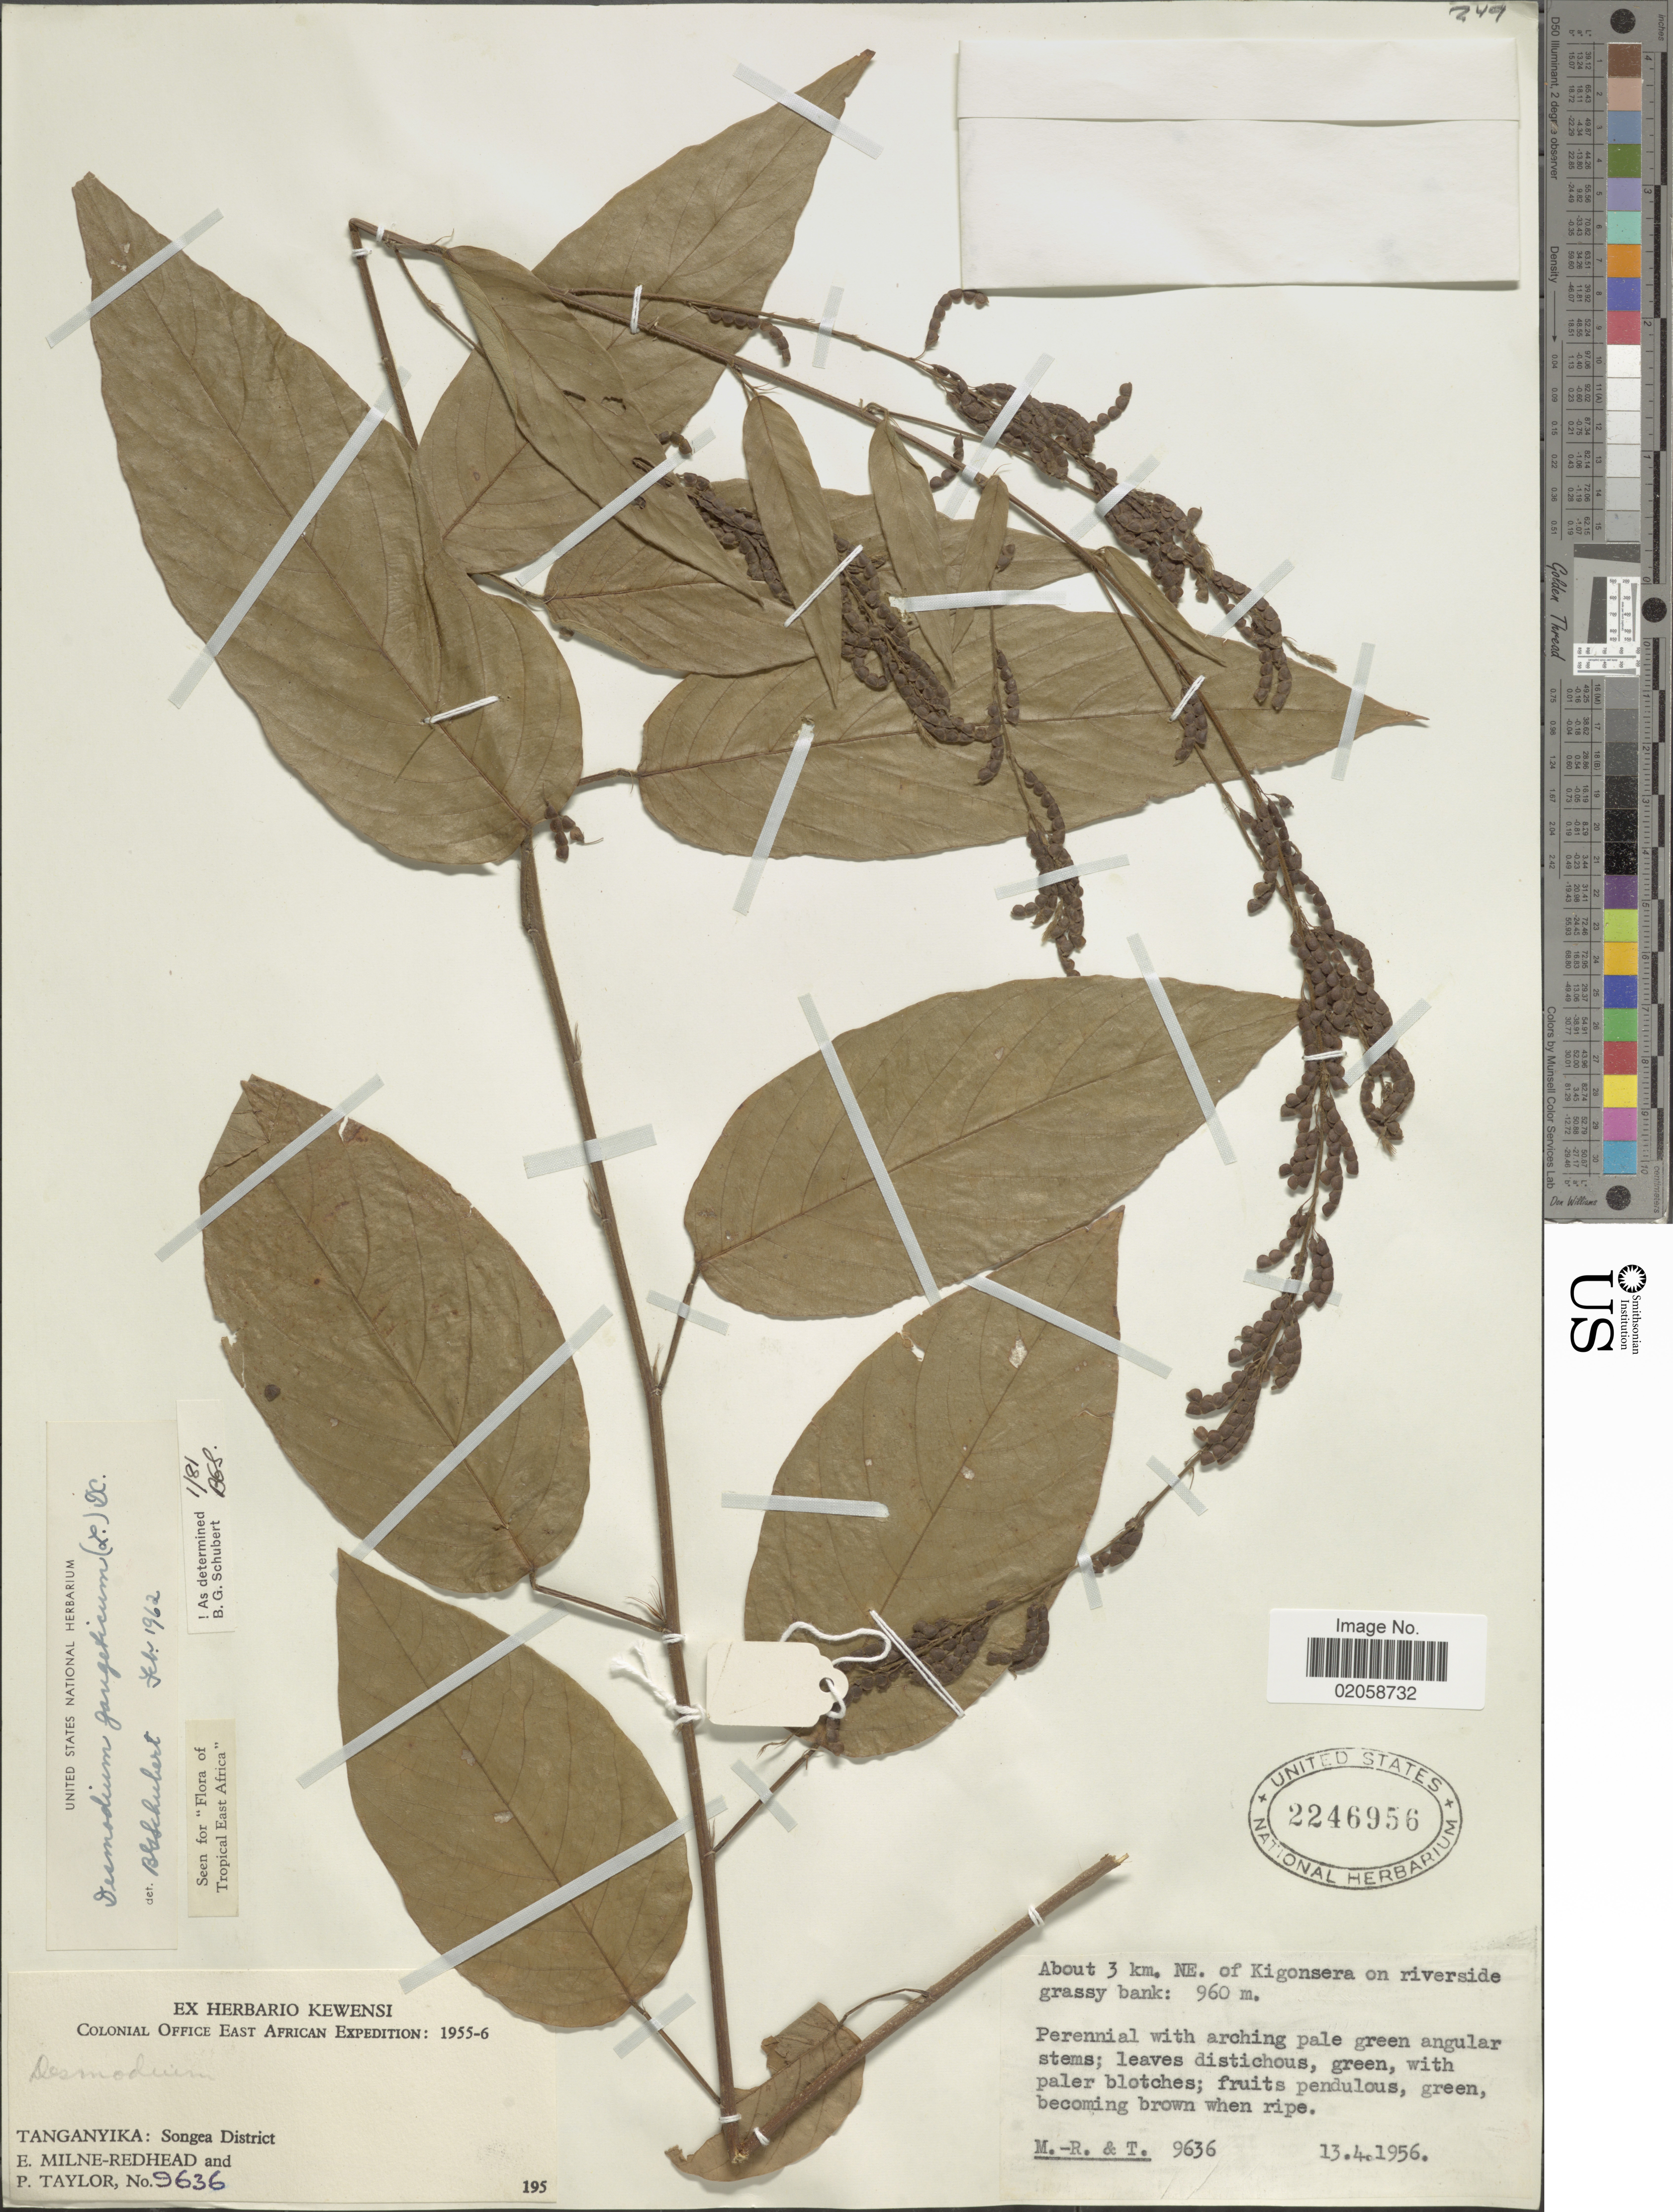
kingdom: Plantae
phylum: Tracheophyta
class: Magnoliopsida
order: Fabales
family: Fabaceae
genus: Pleurolobus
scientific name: Pleurolobus gangeticus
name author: (L.) J. St.-Hil. ex H. Ohashi & K. Ohashi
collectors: E. W. Milne-Redhead & P. Taylor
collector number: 9636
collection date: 1956-04-13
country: Tanzania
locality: Tanganyika: Songea District, About 3 km. NE of Kigonsera on riverside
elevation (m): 960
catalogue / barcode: US 2246956